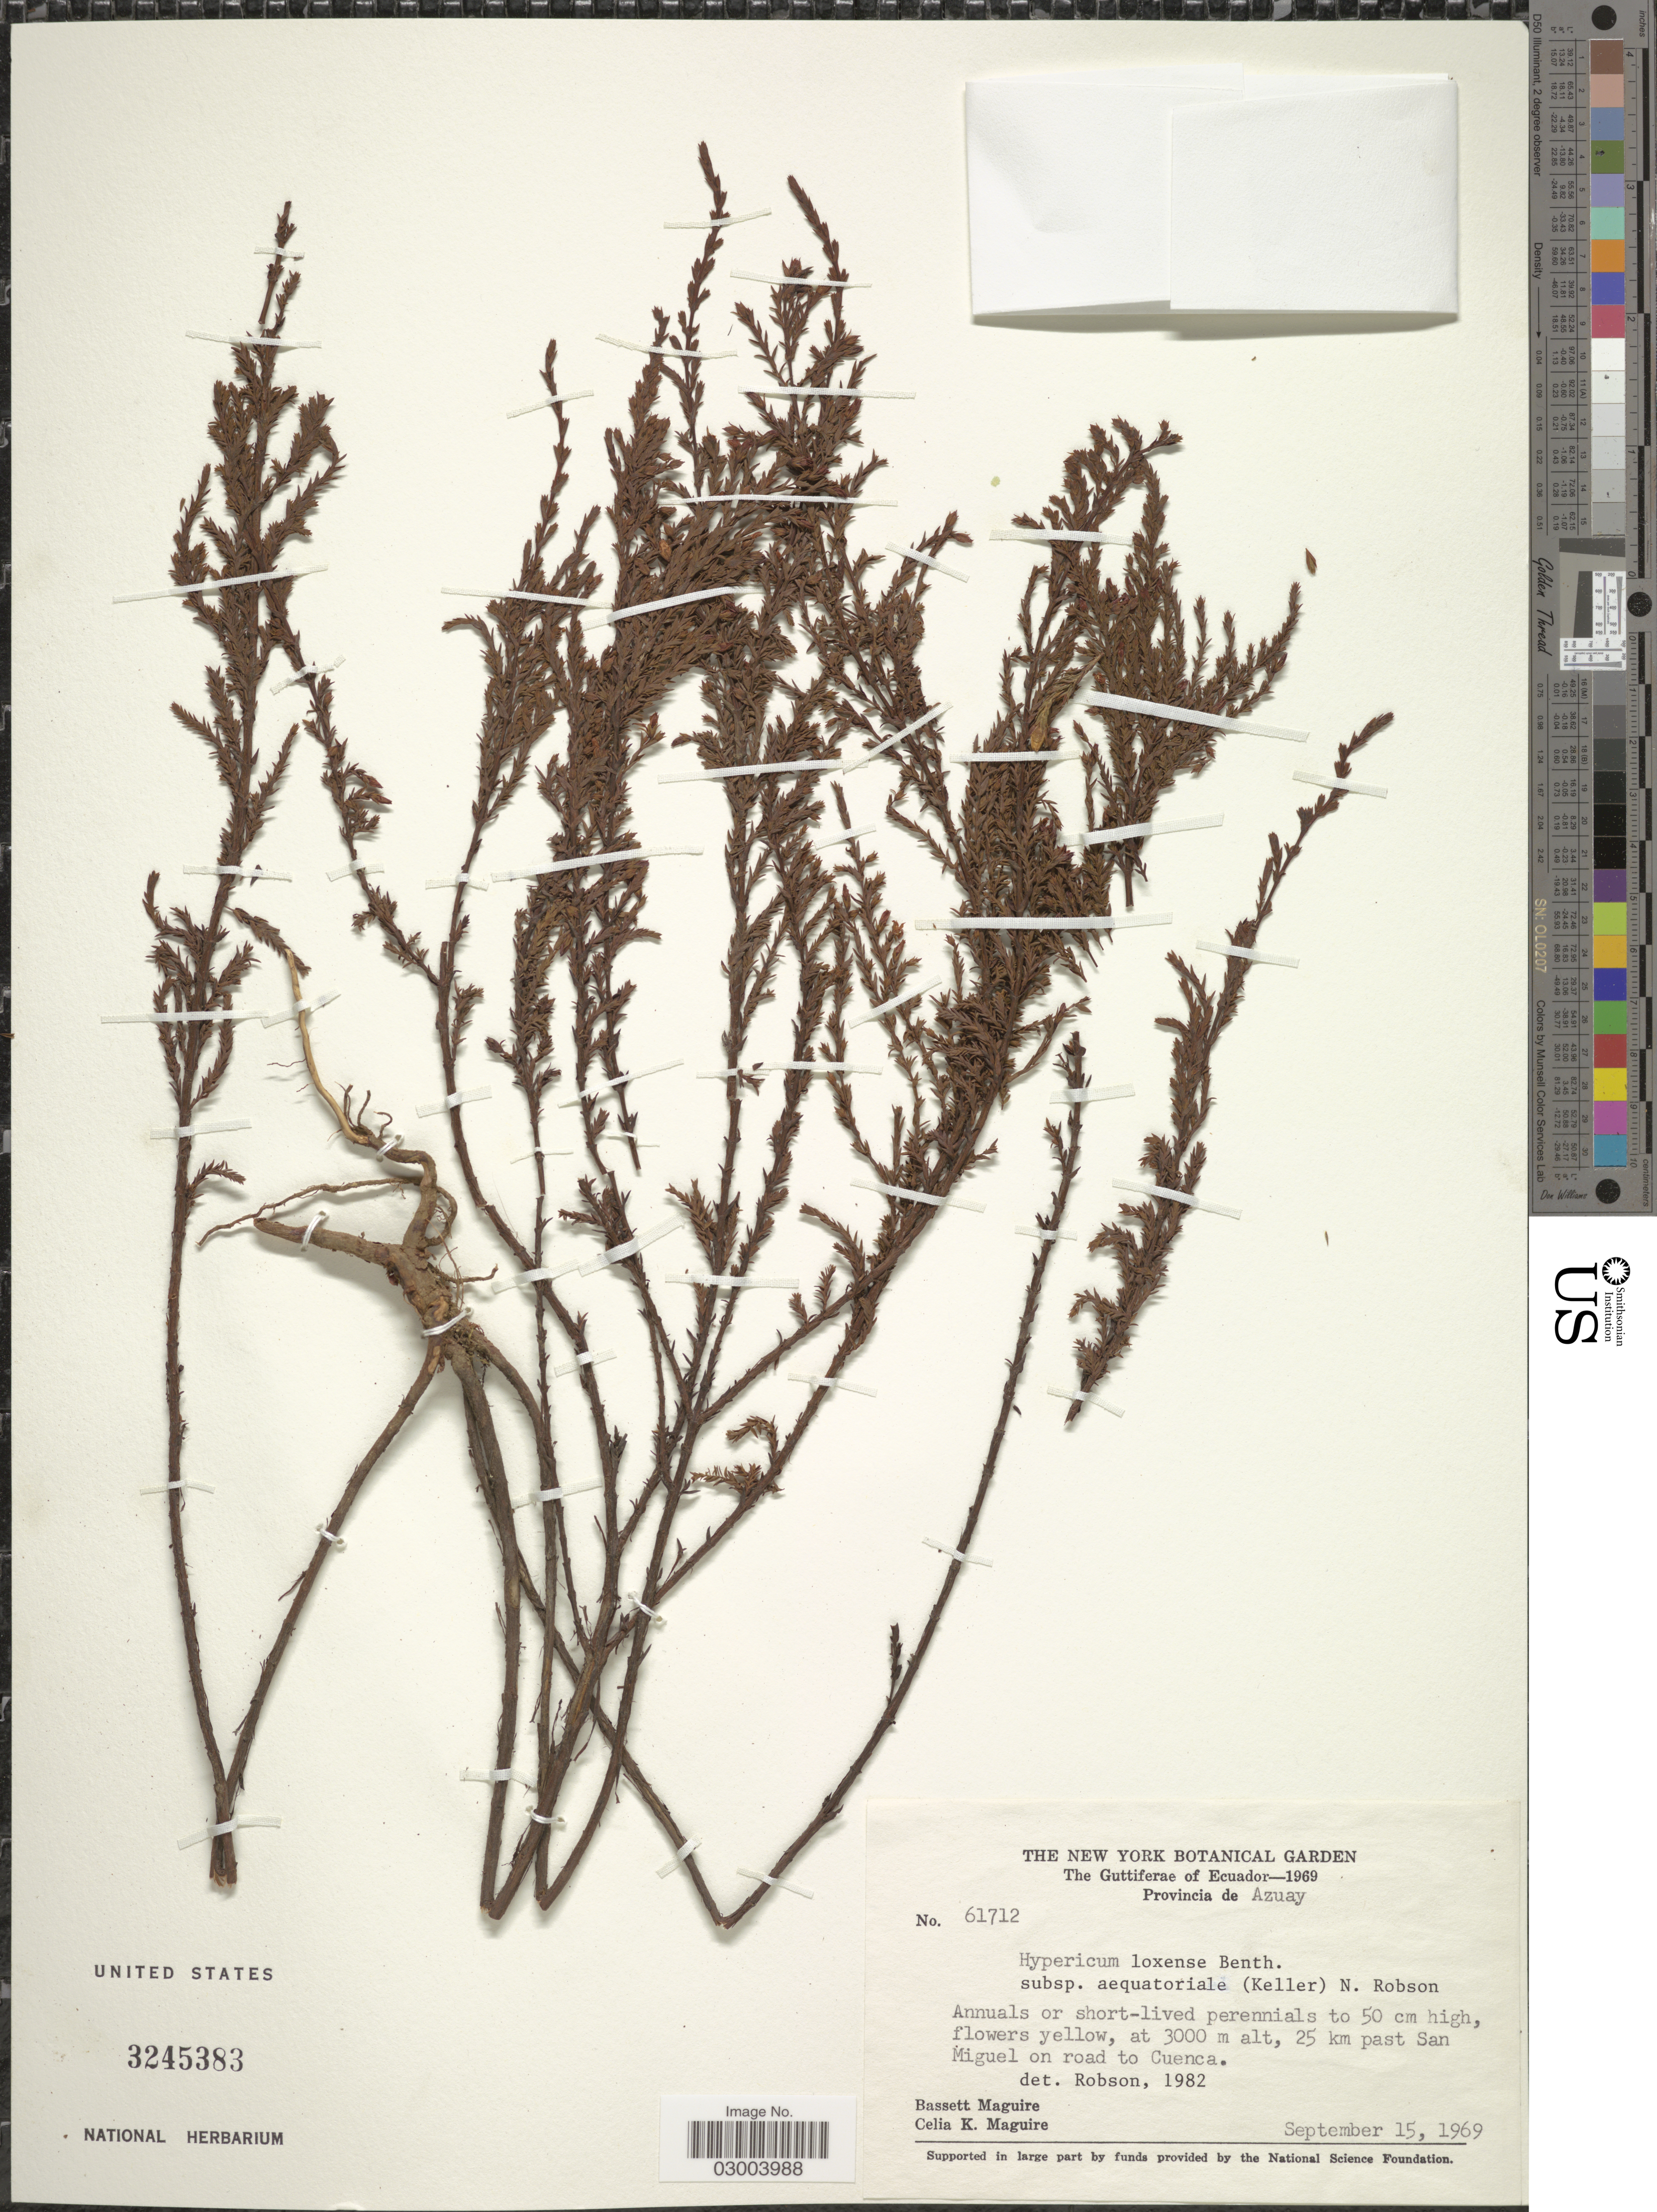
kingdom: Plantae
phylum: Tracheophyta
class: Magnoliopsida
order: Malpighiales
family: Hypericaceae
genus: Hypericum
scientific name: Hypericum loxense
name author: Benth.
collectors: B. Maguire & C. K. Maguire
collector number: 61712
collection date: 1969-09-15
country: Ecuador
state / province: Azuay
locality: The Guttiferae of Ecuador, 25 km past San Miguel on road to Cuenca.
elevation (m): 3000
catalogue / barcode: US 3245383